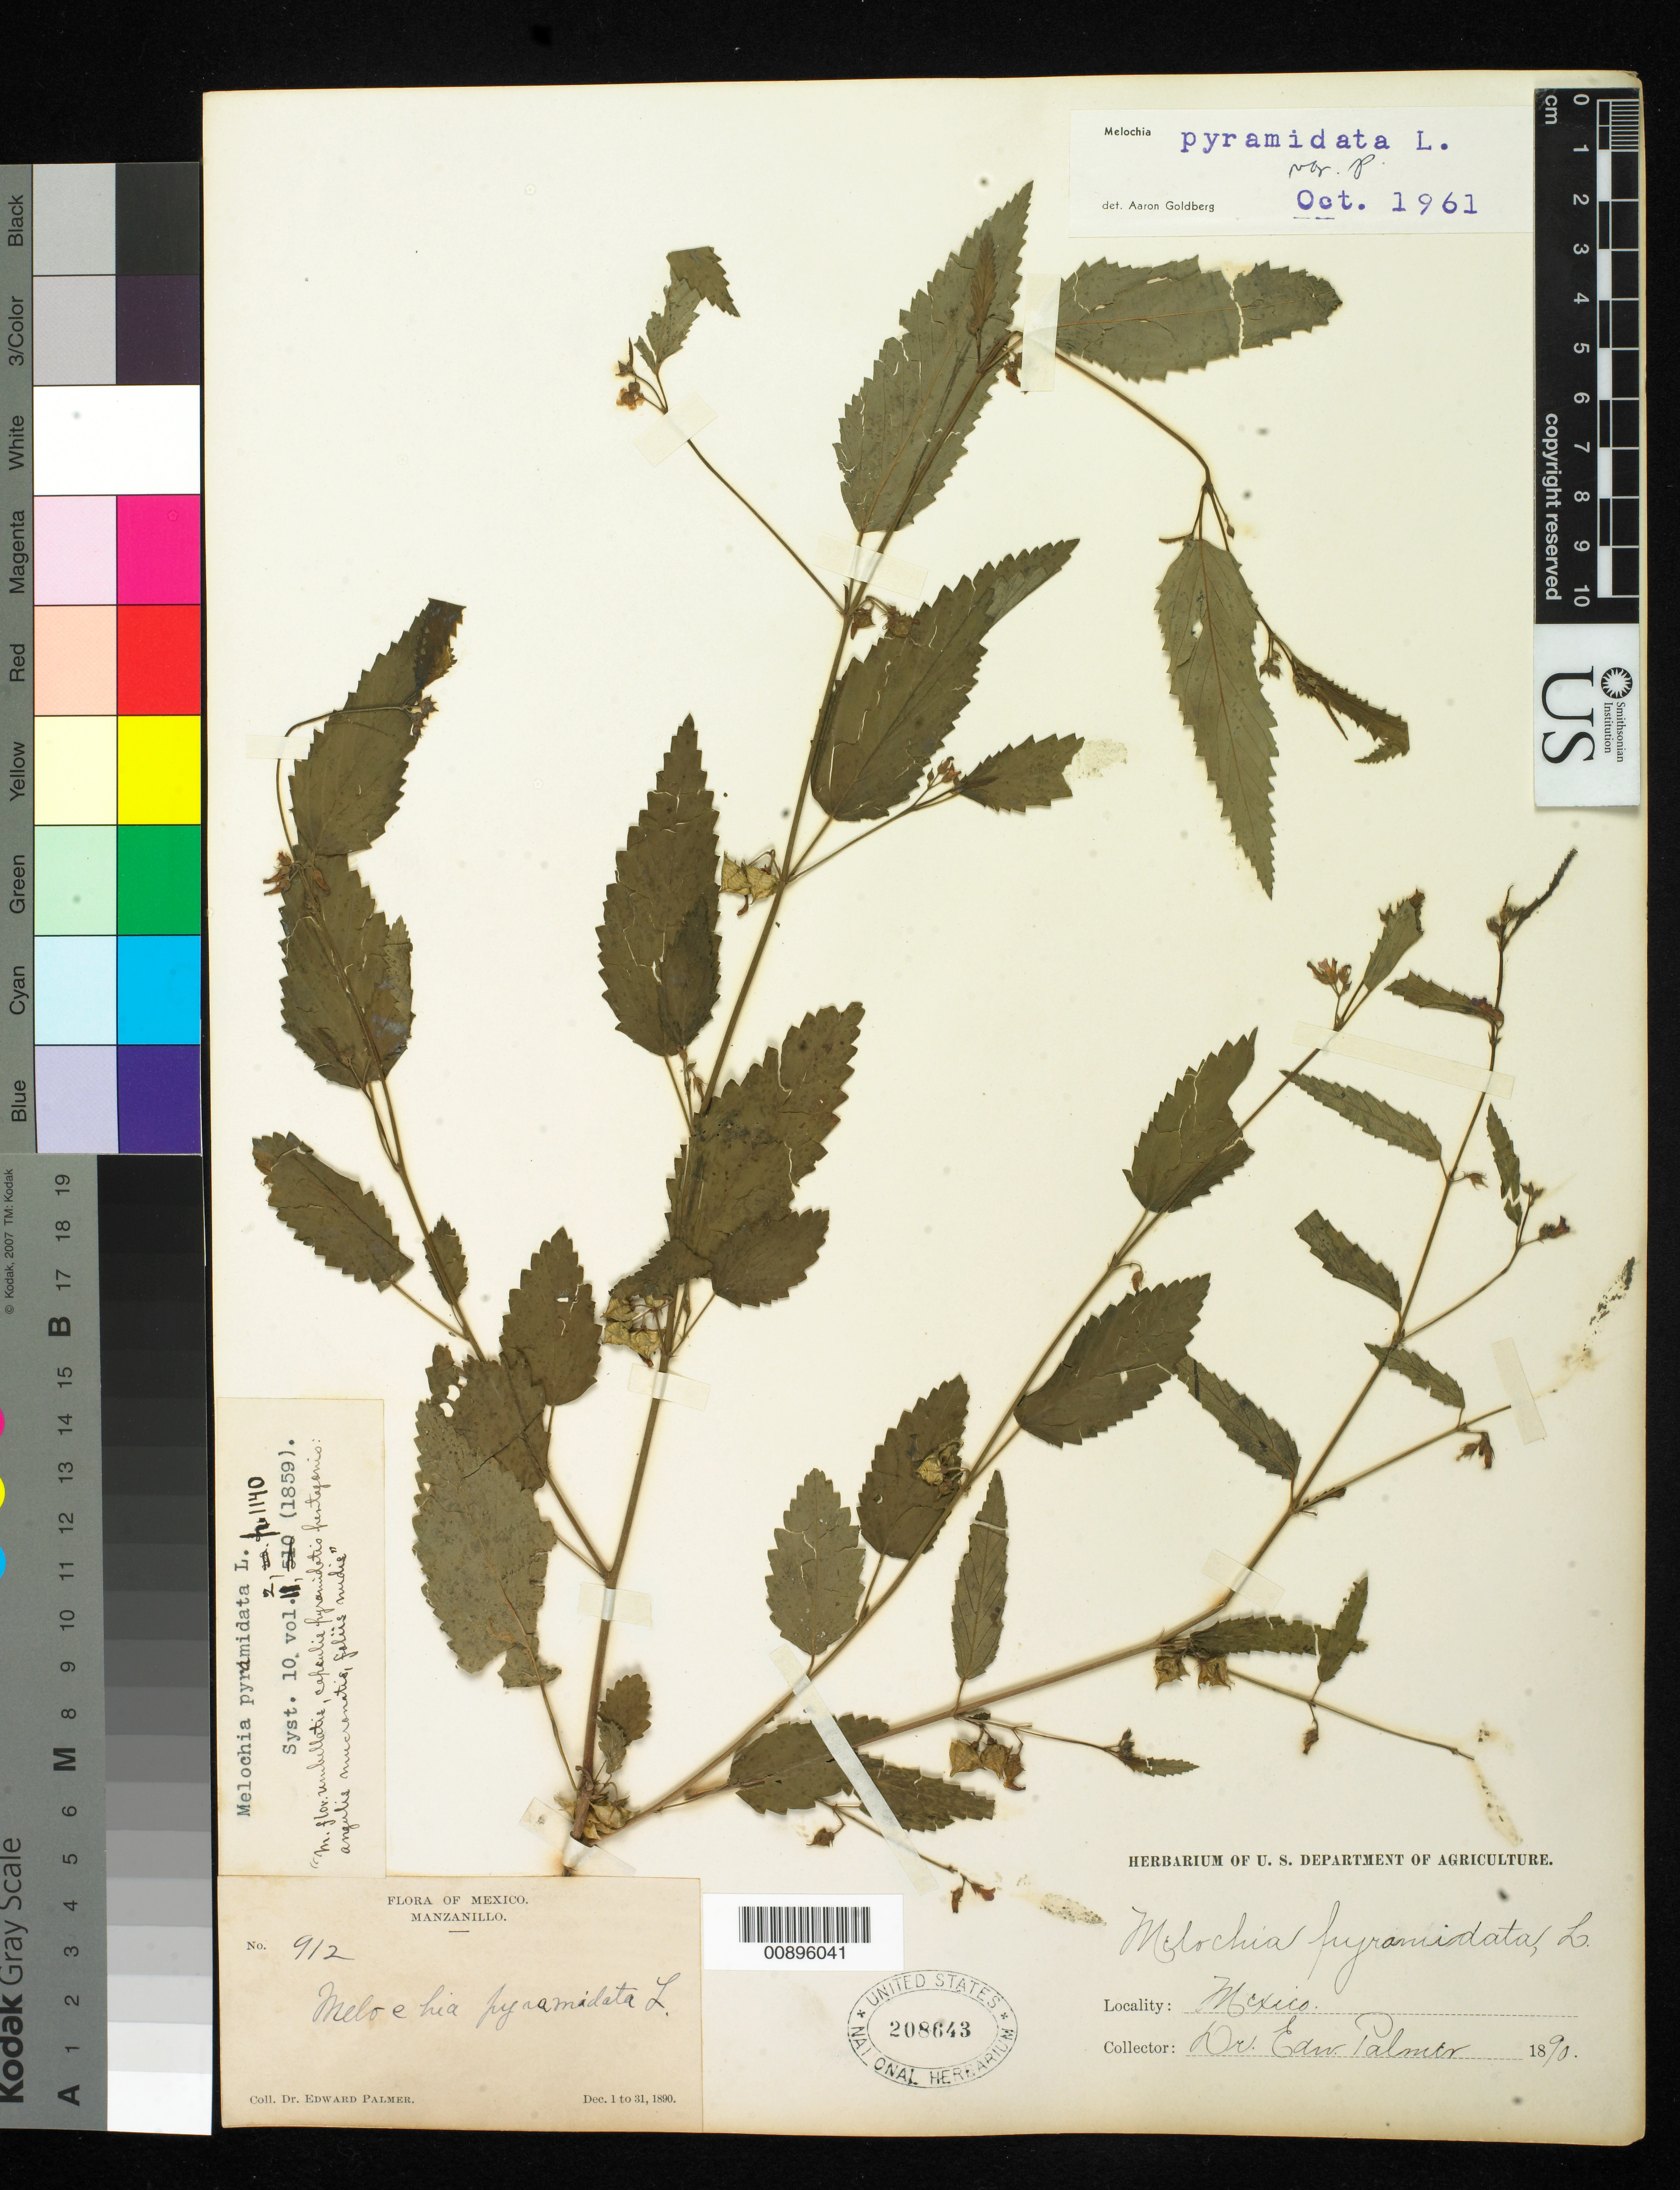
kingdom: Plantae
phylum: Tracheophyta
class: Magnoliopsida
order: Malvales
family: Malvaceae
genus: Melochia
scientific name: Melochia pyramidata var. pyramidata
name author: L.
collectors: E. Palmer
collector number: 912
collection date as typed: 01 Dec 1890 to 31 Dec 1890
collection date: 1890-12-01/1890-12-31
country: Mexico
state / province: Colima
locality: Manzanillo, Colima.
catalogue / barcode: US 208643